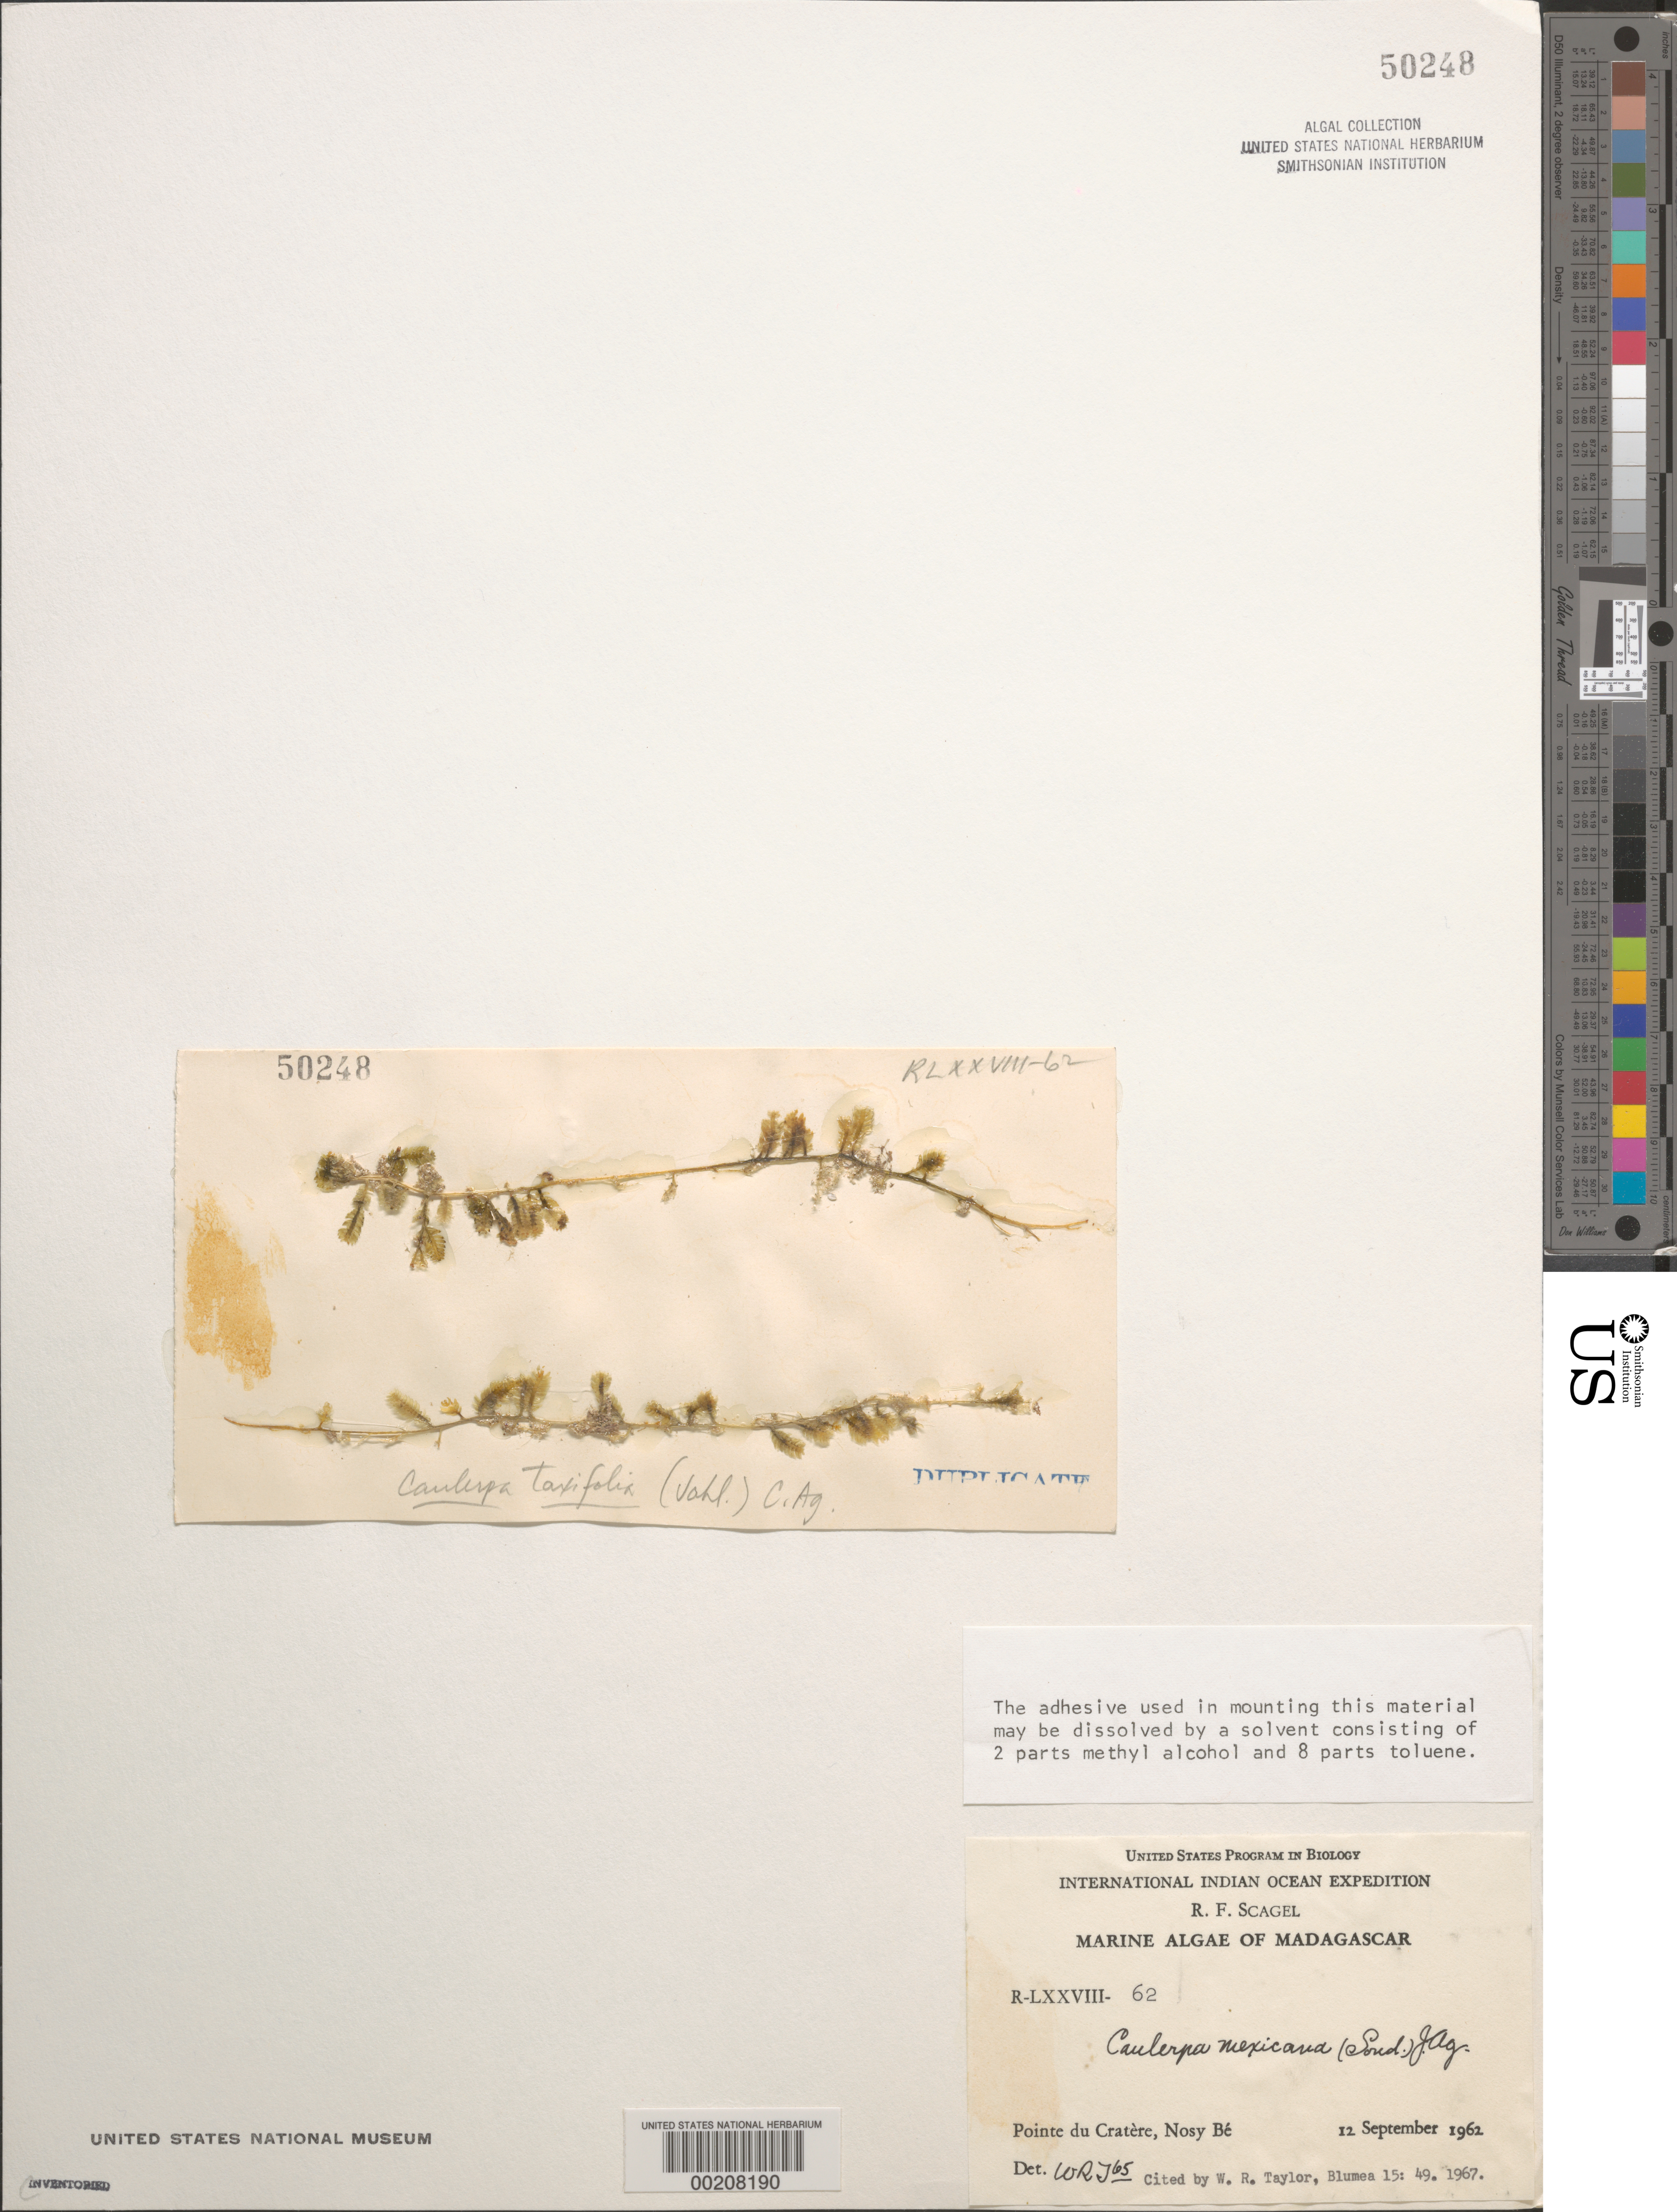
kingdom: Plantae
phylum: Chlorophyta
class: Ulvophyceae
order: Bryopsidales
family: Caulerpaceae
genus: Caulerpa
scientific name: Caulerpa mexicana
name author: Sond. ex Kütz.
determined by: Taylor, William R.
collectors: R. F. Scagel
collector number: R-LXXVIII-62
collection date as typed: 12 Sep 1962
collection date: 1962-09-12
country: Madagascar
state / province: Diana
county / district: Nosy Be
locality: Pointe-du-Cratere, Nosy-Be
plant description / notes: International Indian Ocean Expedition, 1962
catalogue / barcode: US 50248